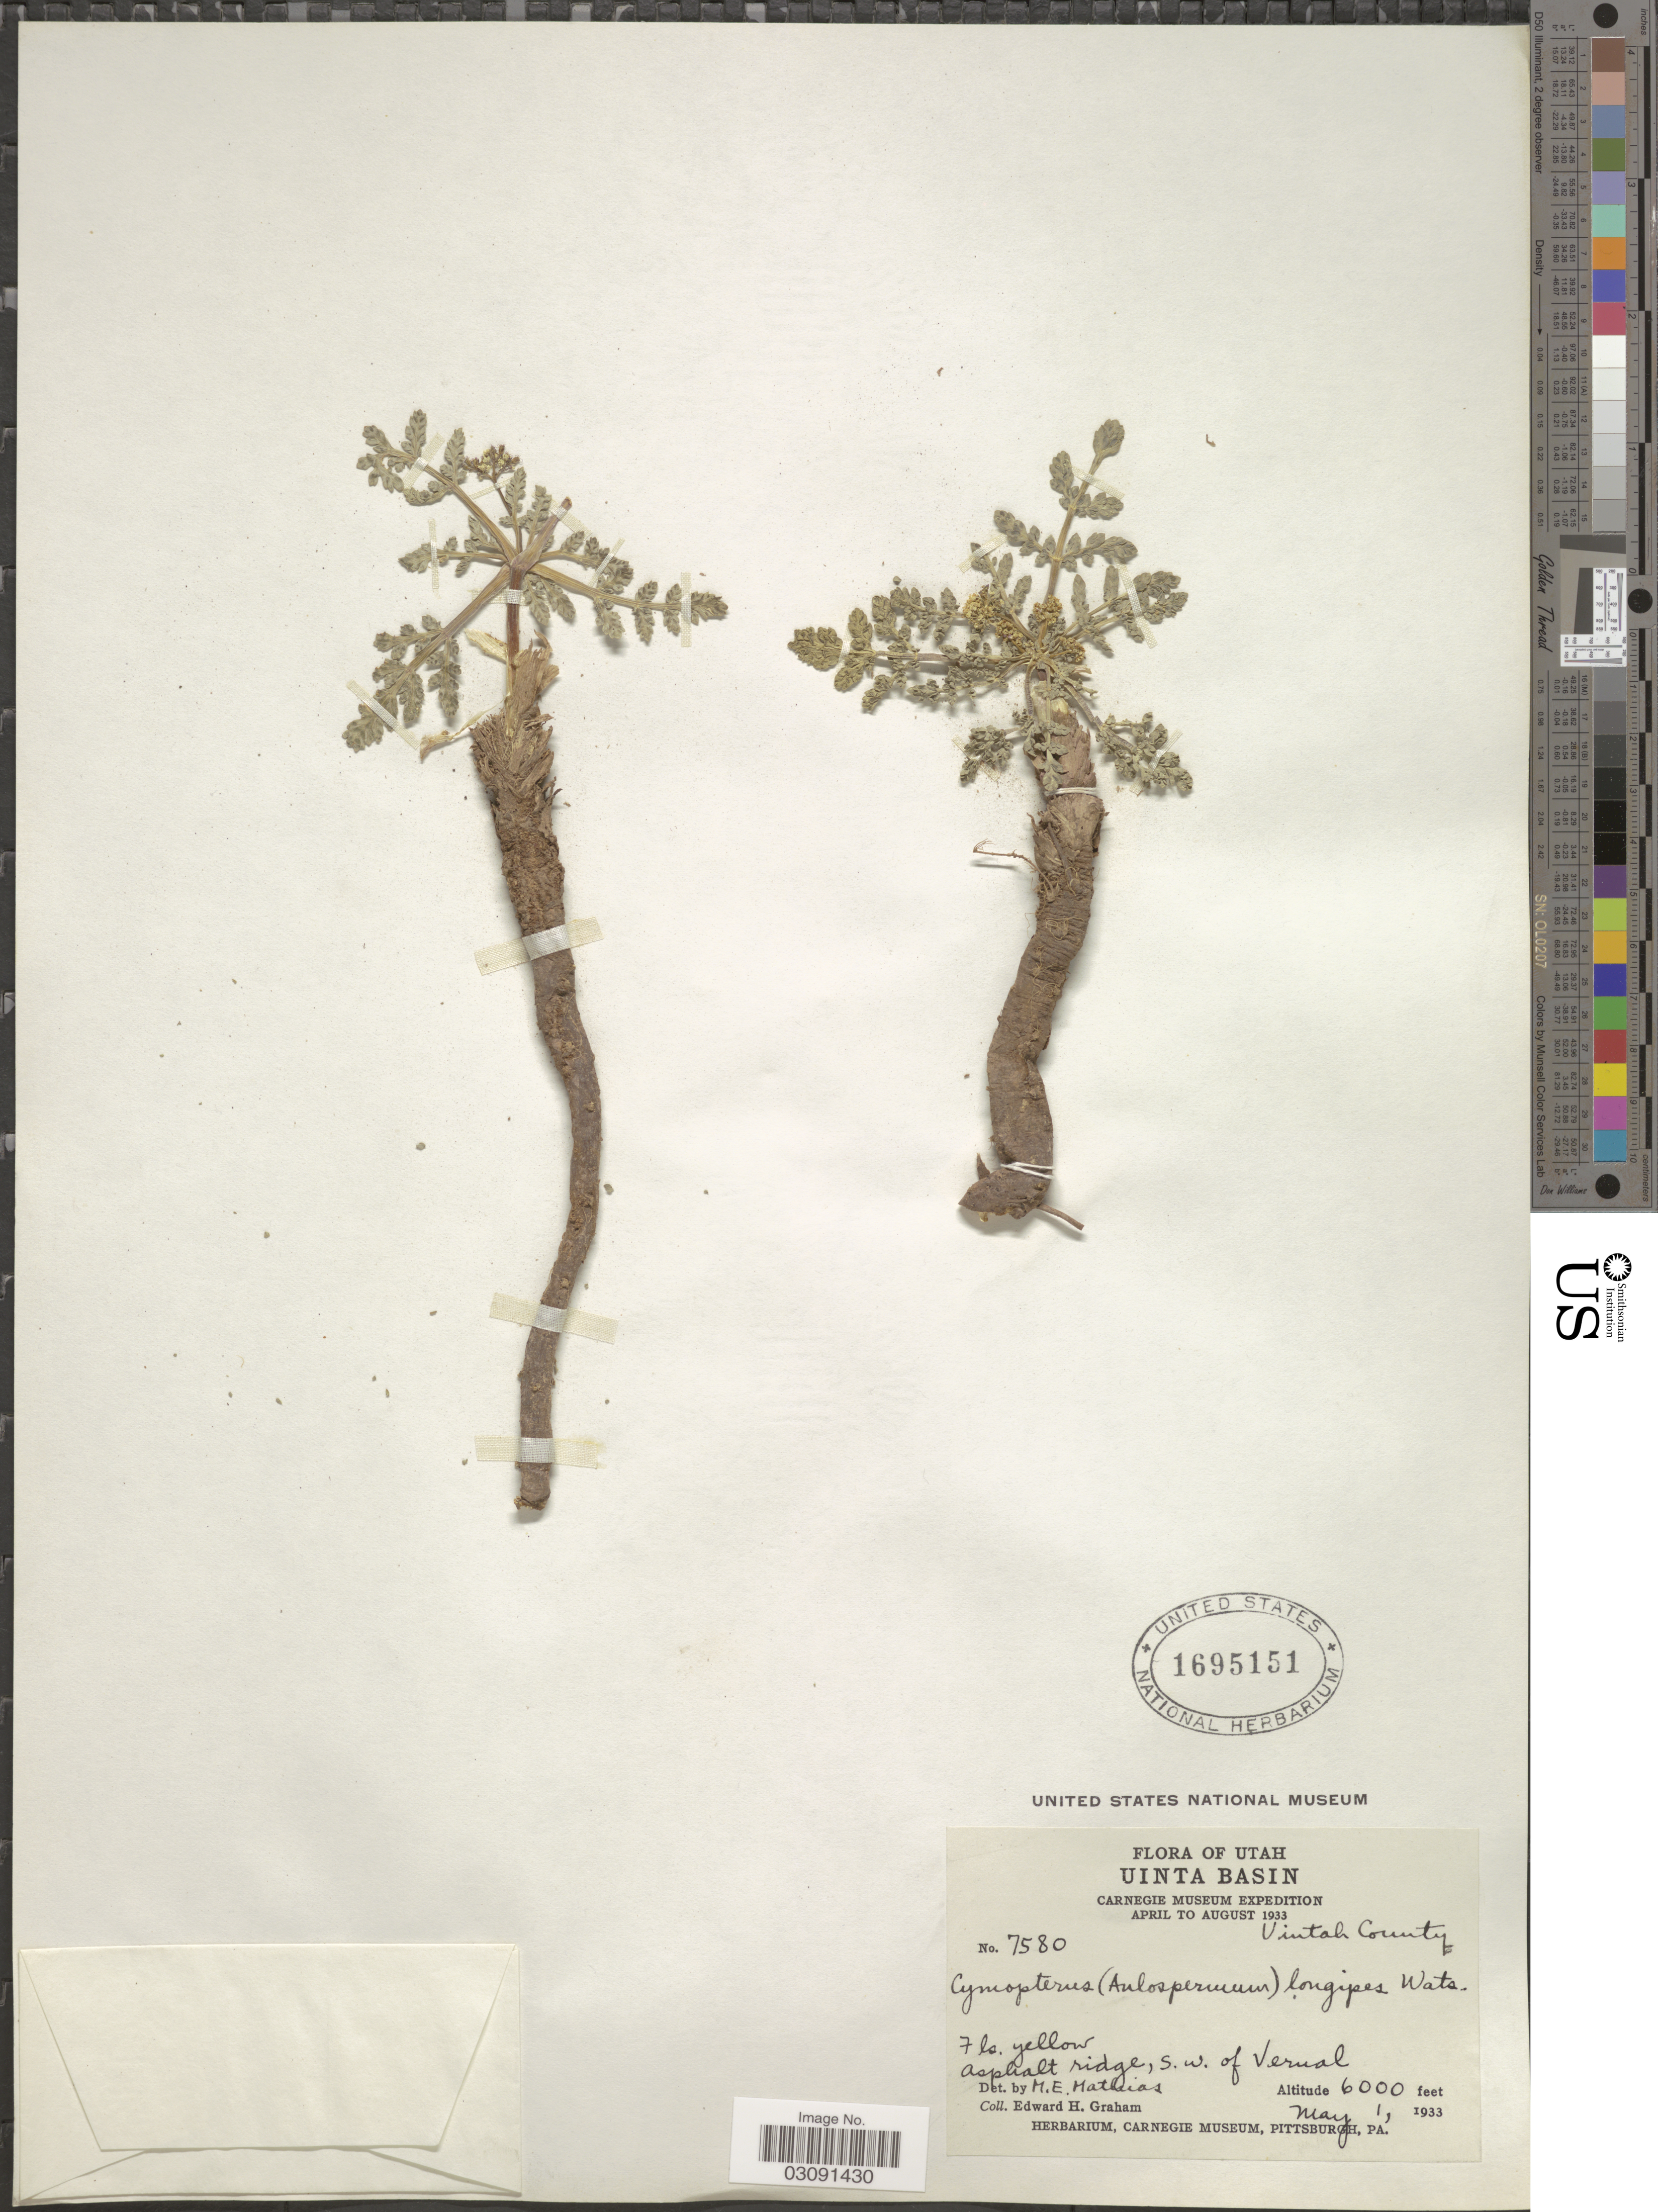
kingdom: Plantae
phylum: Tracheophyta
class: Magnoliopsida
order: Apiales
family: Apiaceae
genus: Cymopterus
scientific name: Cymopterus longipes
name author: S. Watson in C. King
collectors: E. H. Graham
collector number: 7580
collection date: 1933-05-01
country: United States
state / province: Utah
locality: Uinta Basin. Uintah County. Asphalt ridge, S.W. of Vernal.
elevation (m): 1829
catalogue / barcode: US 1695151